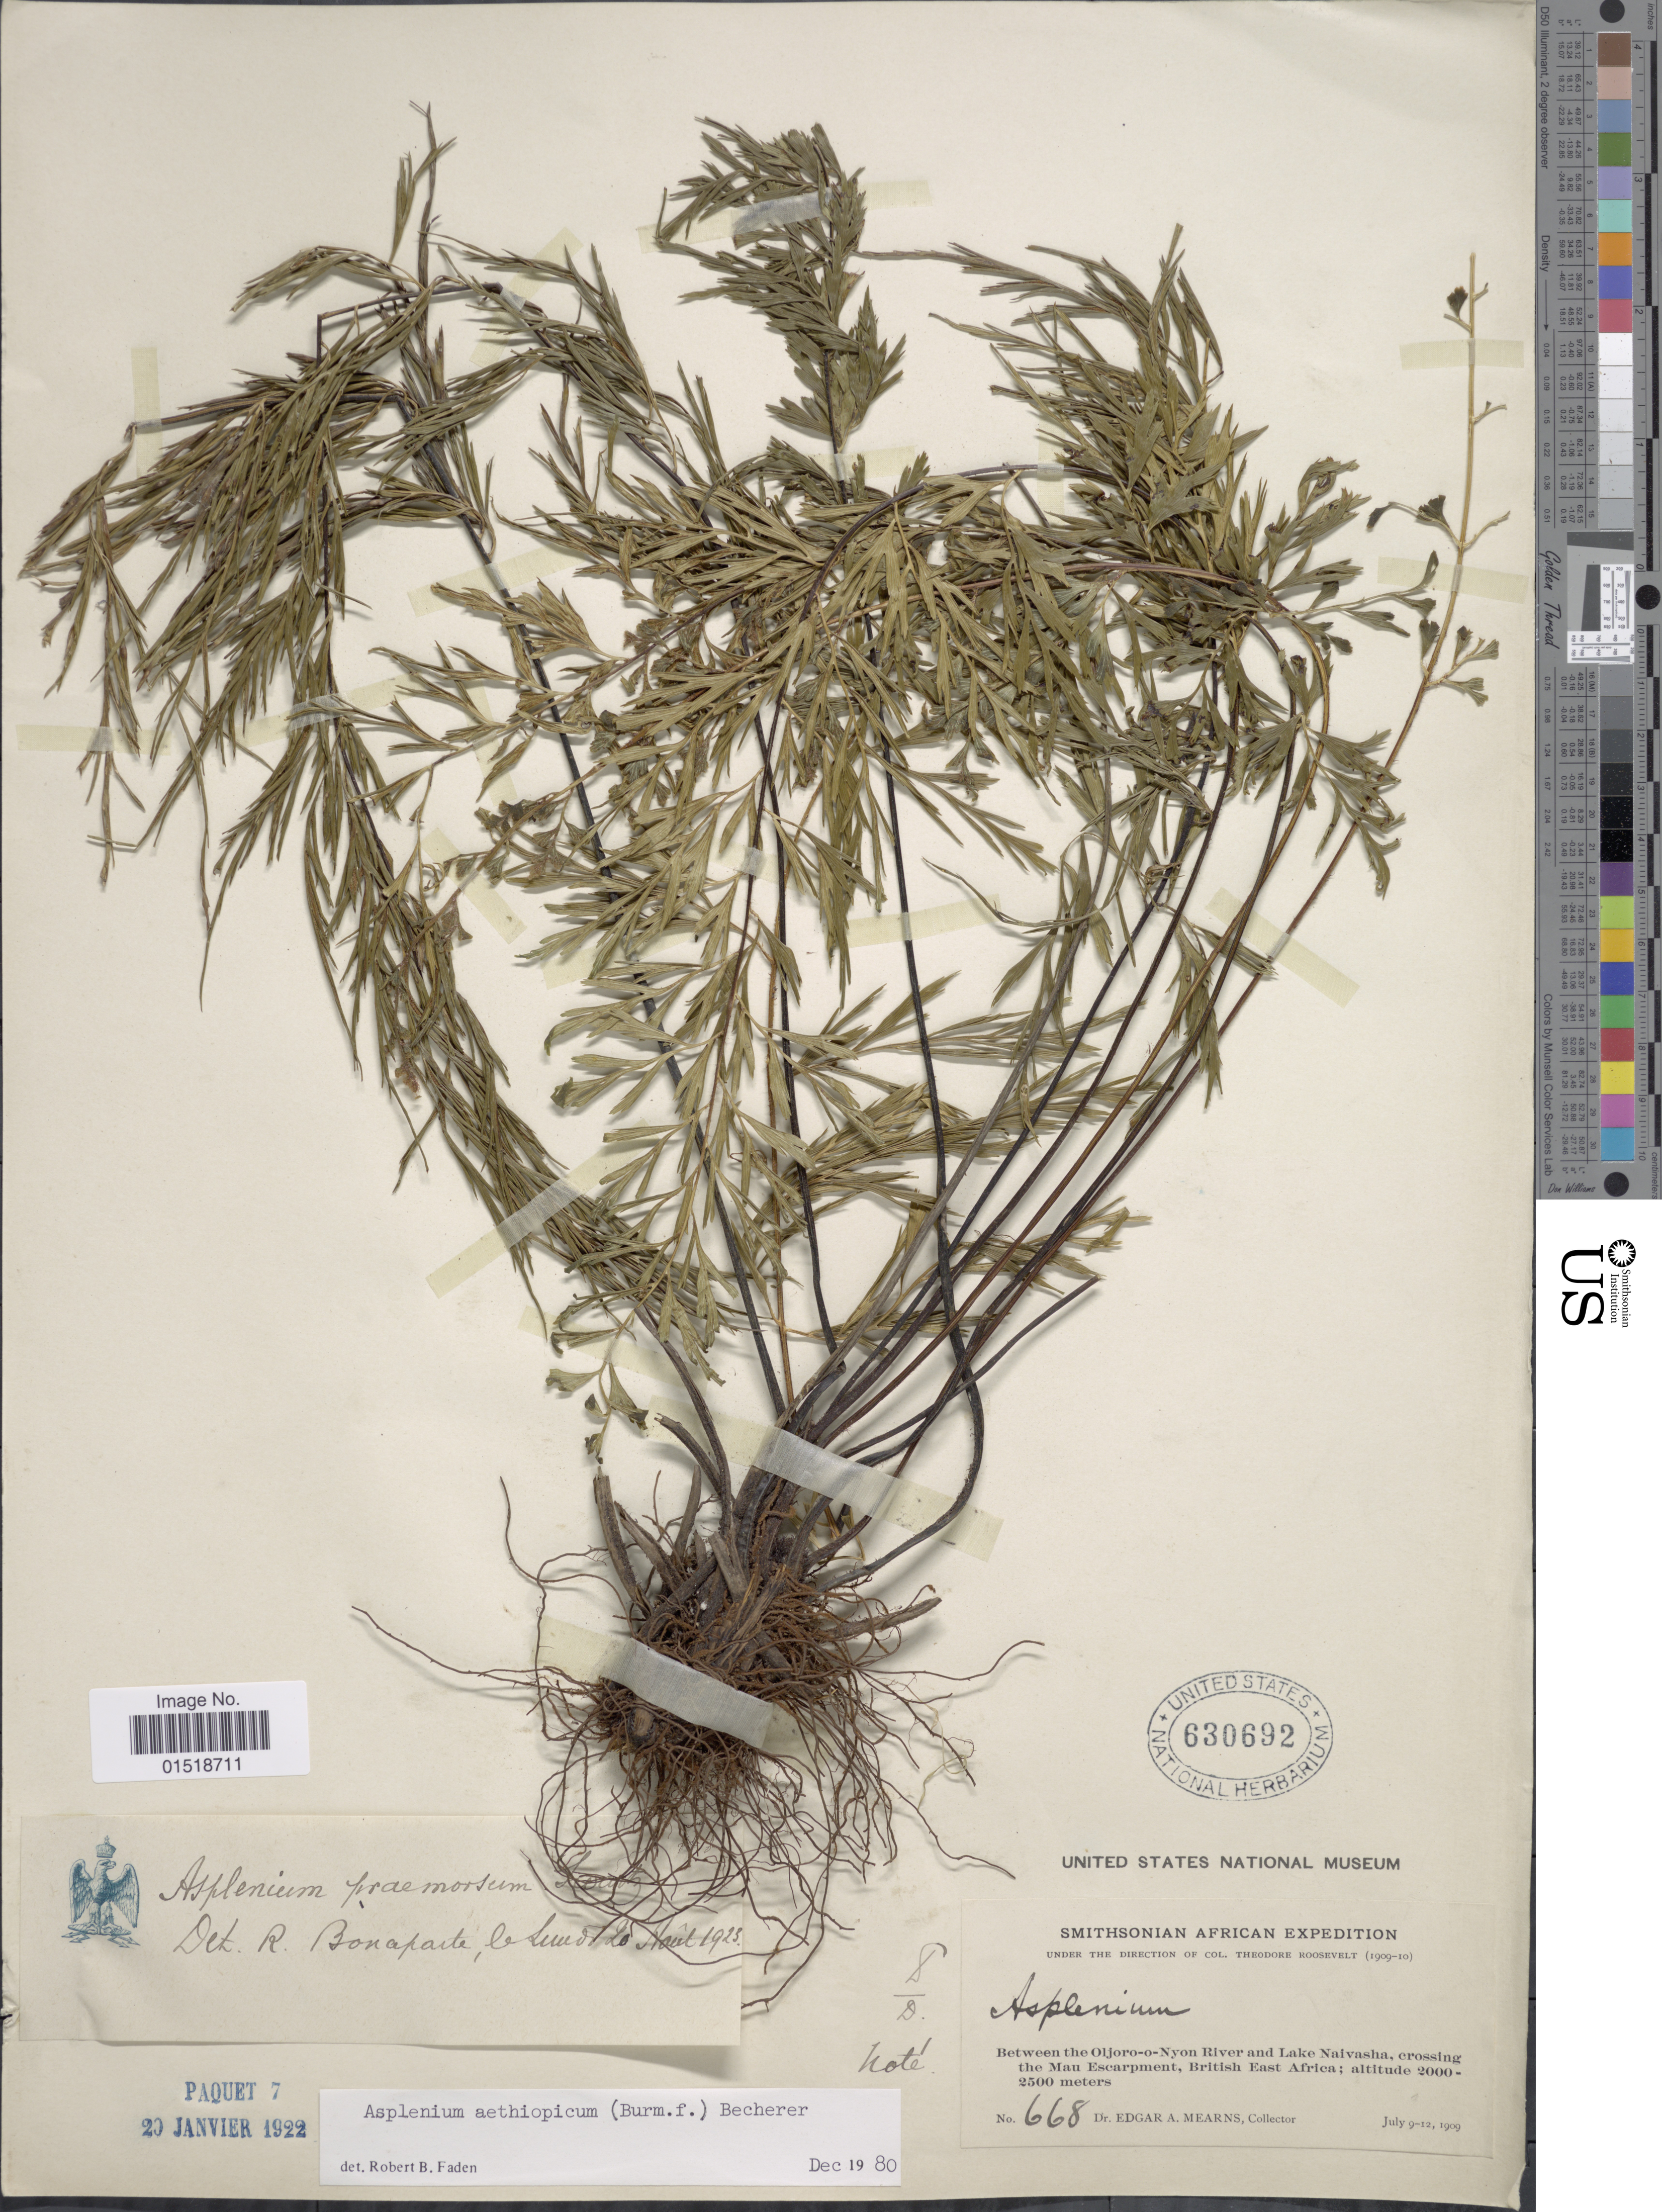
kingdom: Plantae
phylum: Tracheophyta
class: Polypodiopsida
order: Polypodiales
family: Aspleniaceae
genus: Asplenium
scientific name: Asplenium aethiopicum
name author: (Burm. f.) Bech.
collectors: E. A. Mearns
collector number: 668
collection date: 1909-07-09/1909-07-12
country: Kenya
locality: Between the Oljoro-Nyon River and Lake Naivasha, crossing the Mau Escarpment, British East Africa.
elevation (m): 2000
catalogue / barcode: US 630692